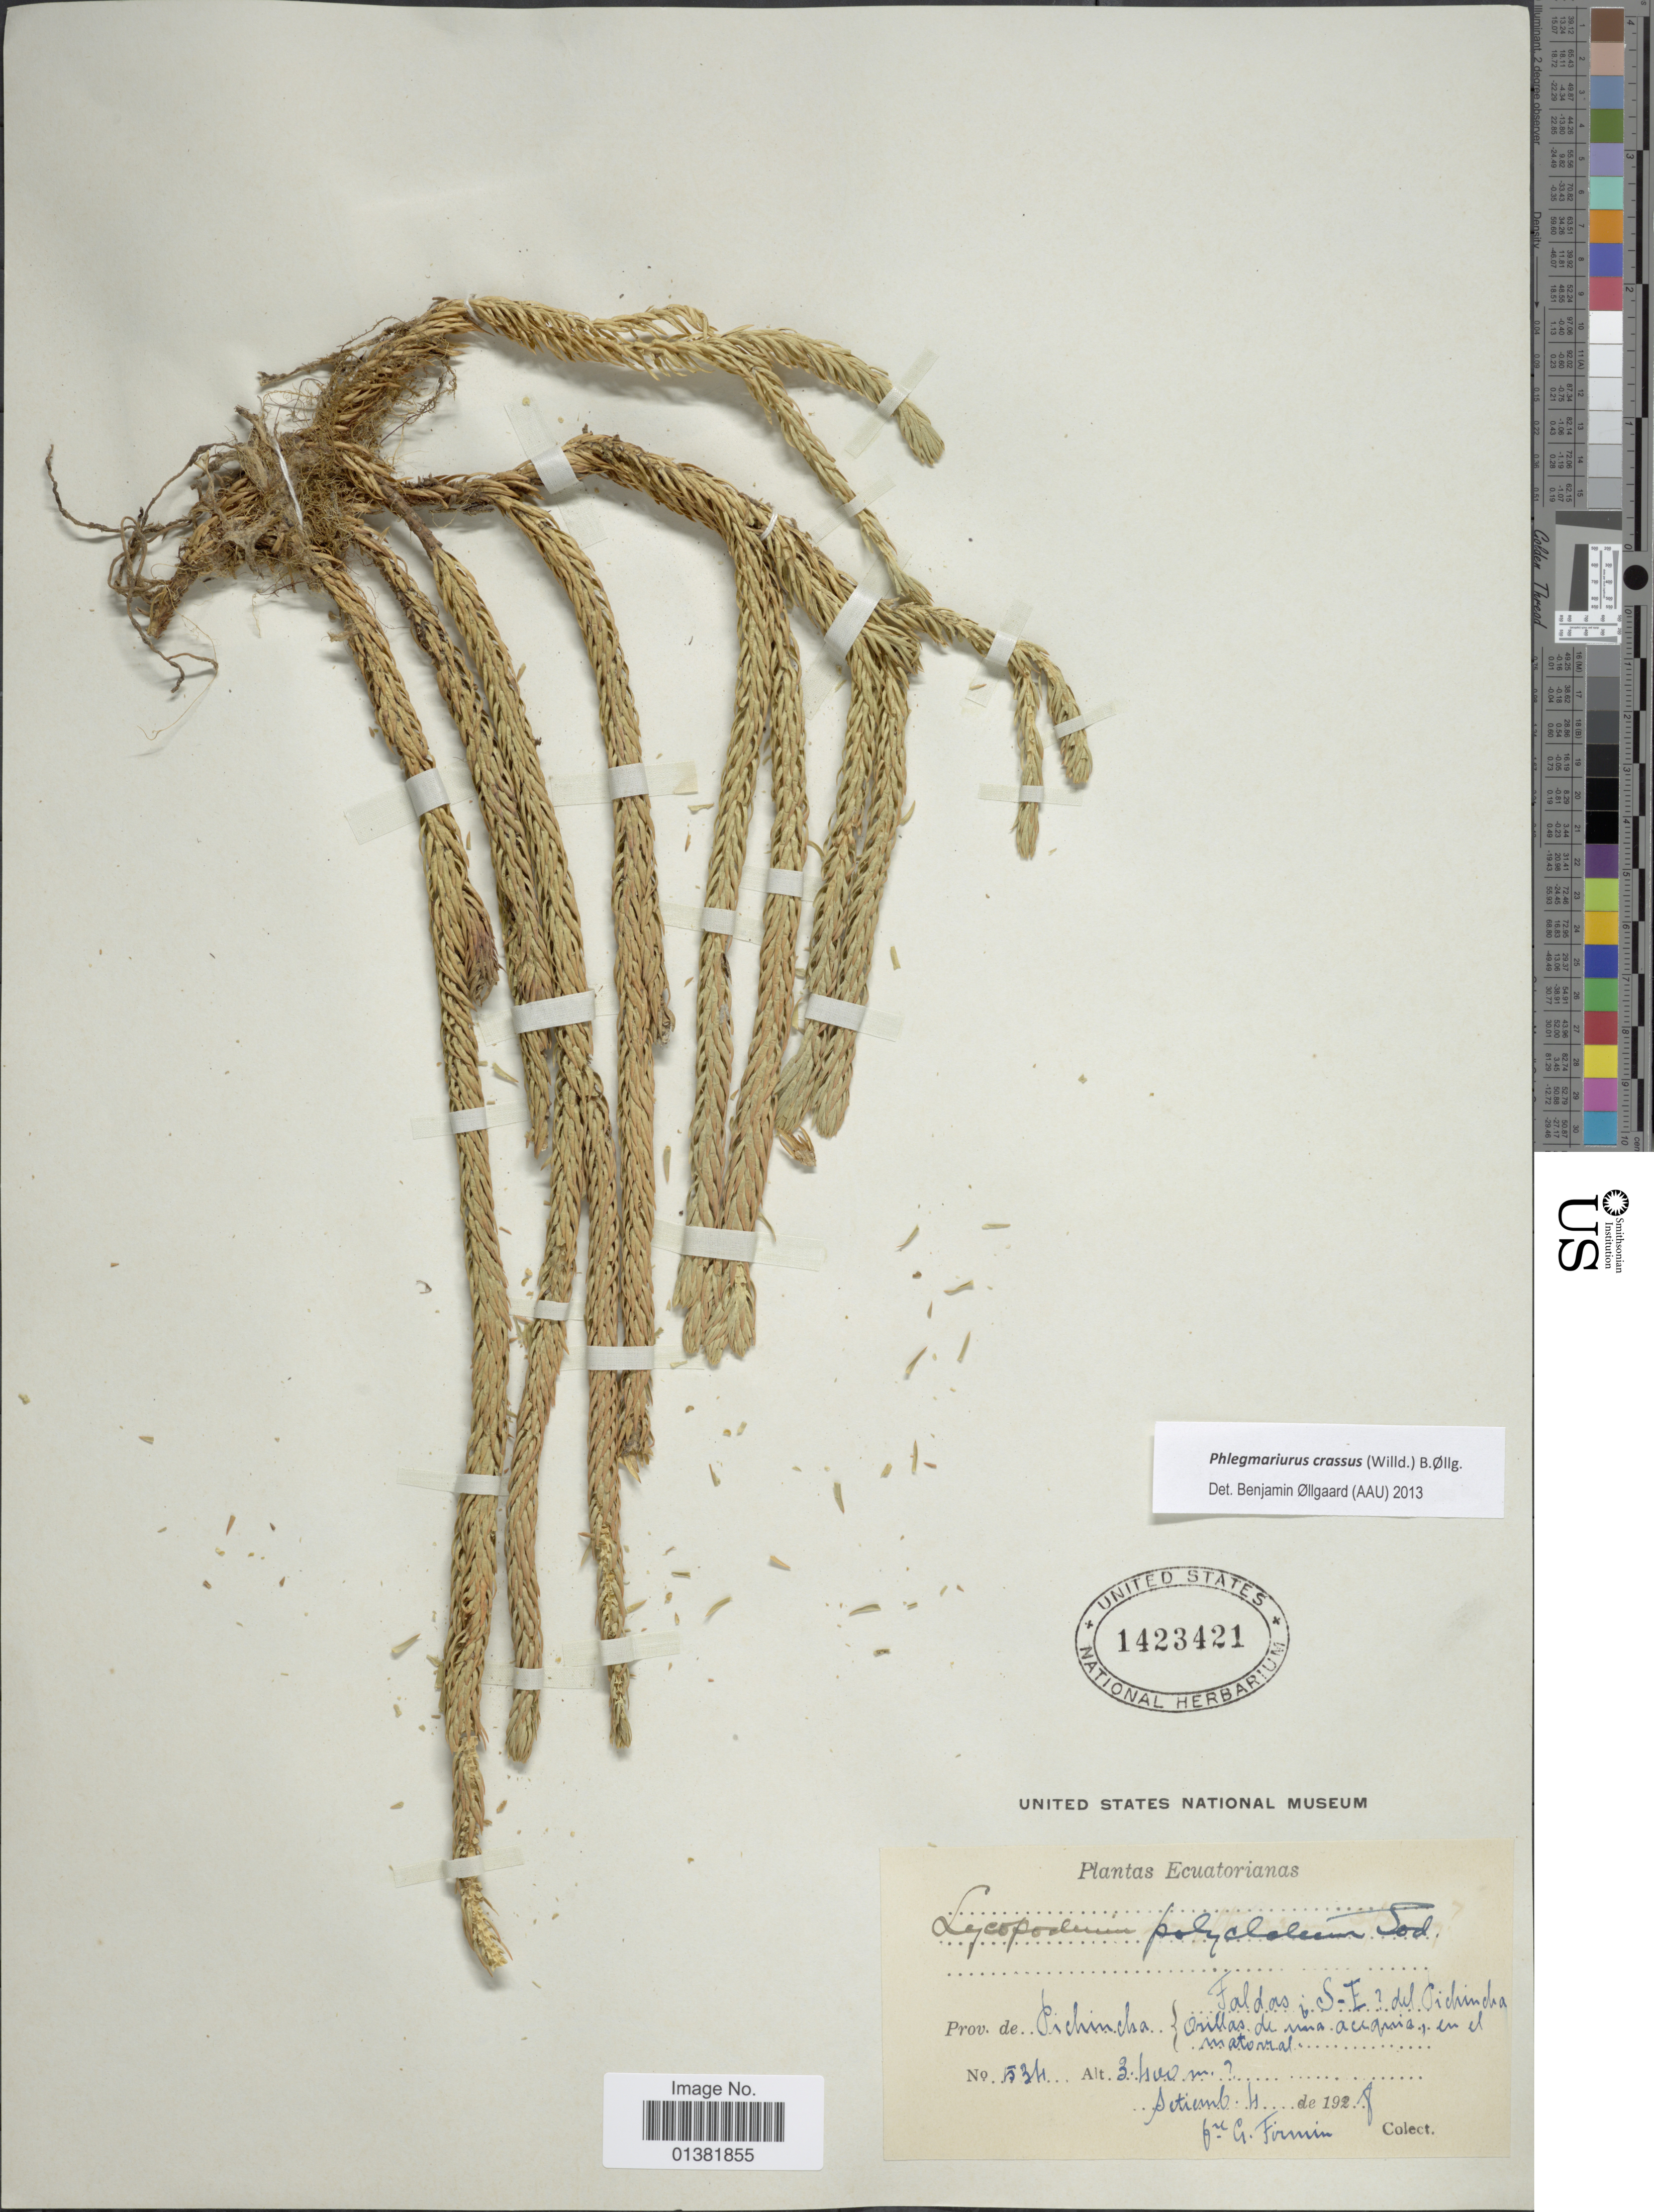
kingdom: Plantae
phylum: Tracheophyta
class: Lycopodiopsida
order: Lycopodiales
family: Lycopodiaceae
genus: Phlegmariurus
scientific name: Phlegmariurus crassus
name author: (Humb. & Bonpl. ex Willd.) B. Øllg.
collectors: G. Firmin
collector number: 534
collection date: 1928-09-04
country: Ecuador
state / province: Pichincha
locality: Faldas S-E del Pichincha Orillas de una acequia, en el matorral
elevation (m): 3400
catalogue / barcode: US 1423421